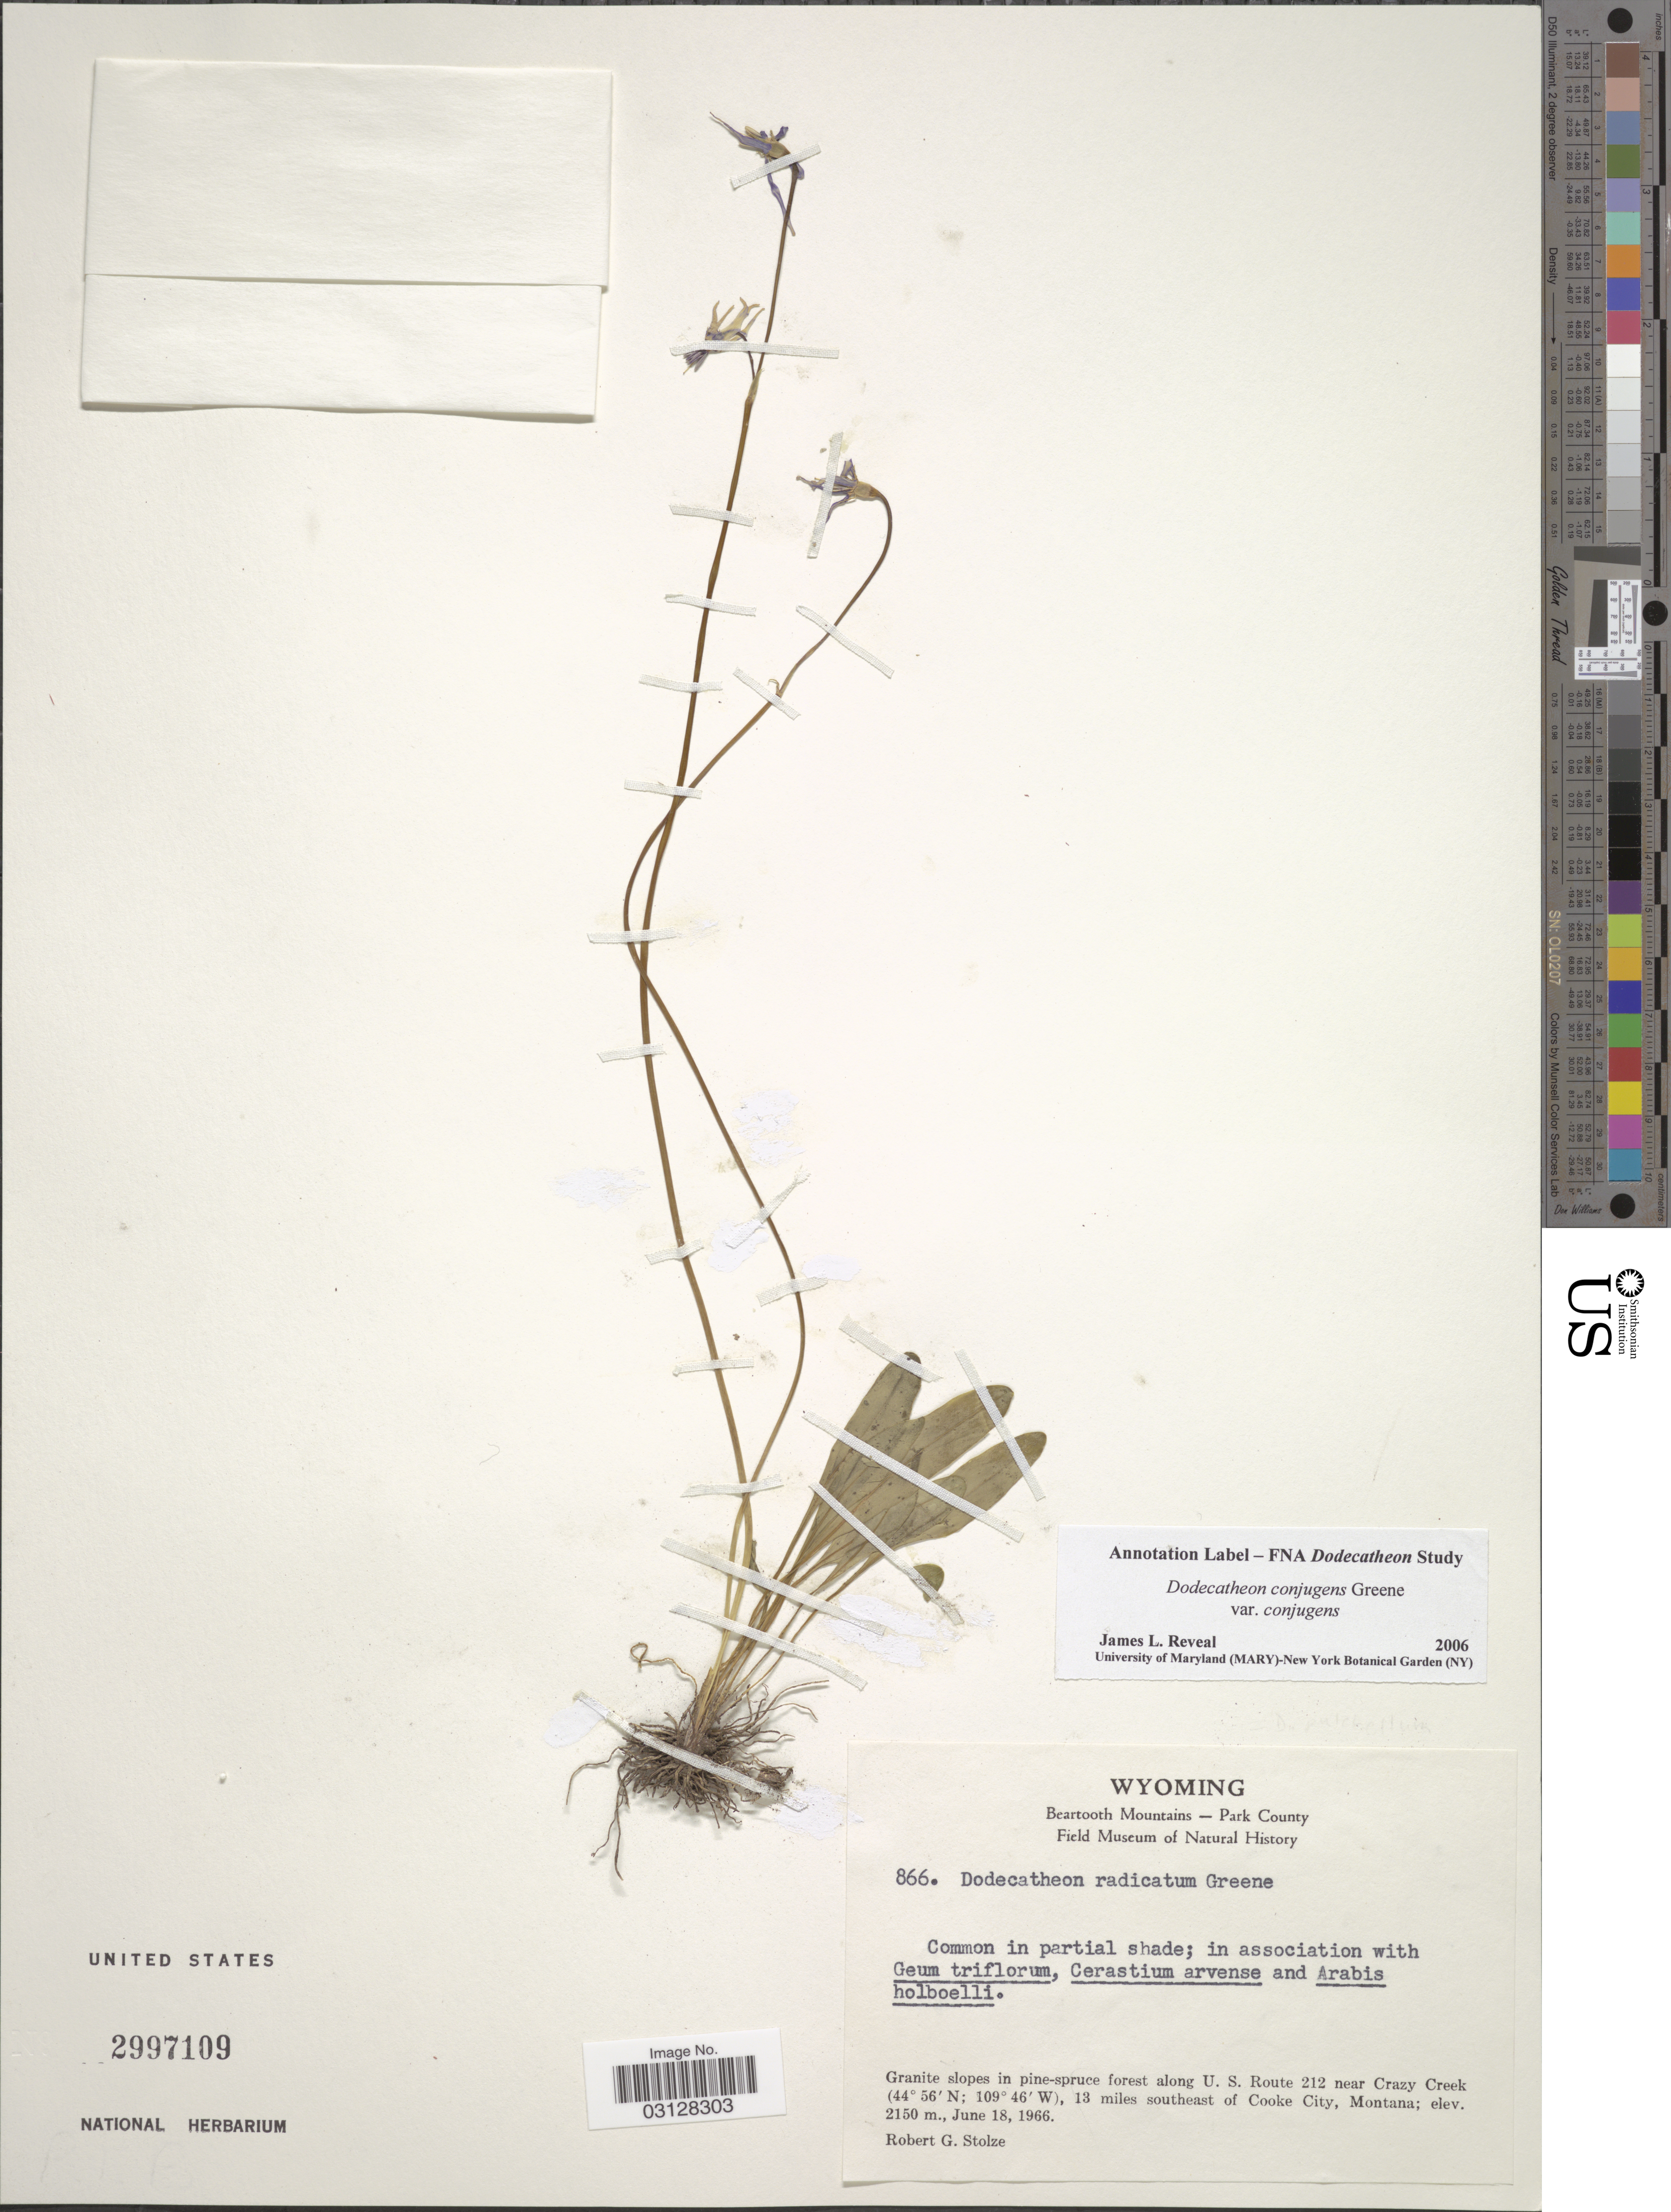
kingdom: Plantae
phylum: Tracheophyta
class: Magnoliopsida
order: Ericales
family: Primulaceae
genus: Dodecatheon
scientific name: Dodecatheon conjugens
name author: Greene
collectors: R. G. Stolze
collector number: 866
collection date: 1966-06-18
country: United States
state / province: Montana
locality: Granite slopes in pine-spruce forest along U.S. Route 212 near Crazy Creek, 13 miles southeast of Cooke City, Montana.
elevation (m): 2150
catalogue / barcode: US 2997109